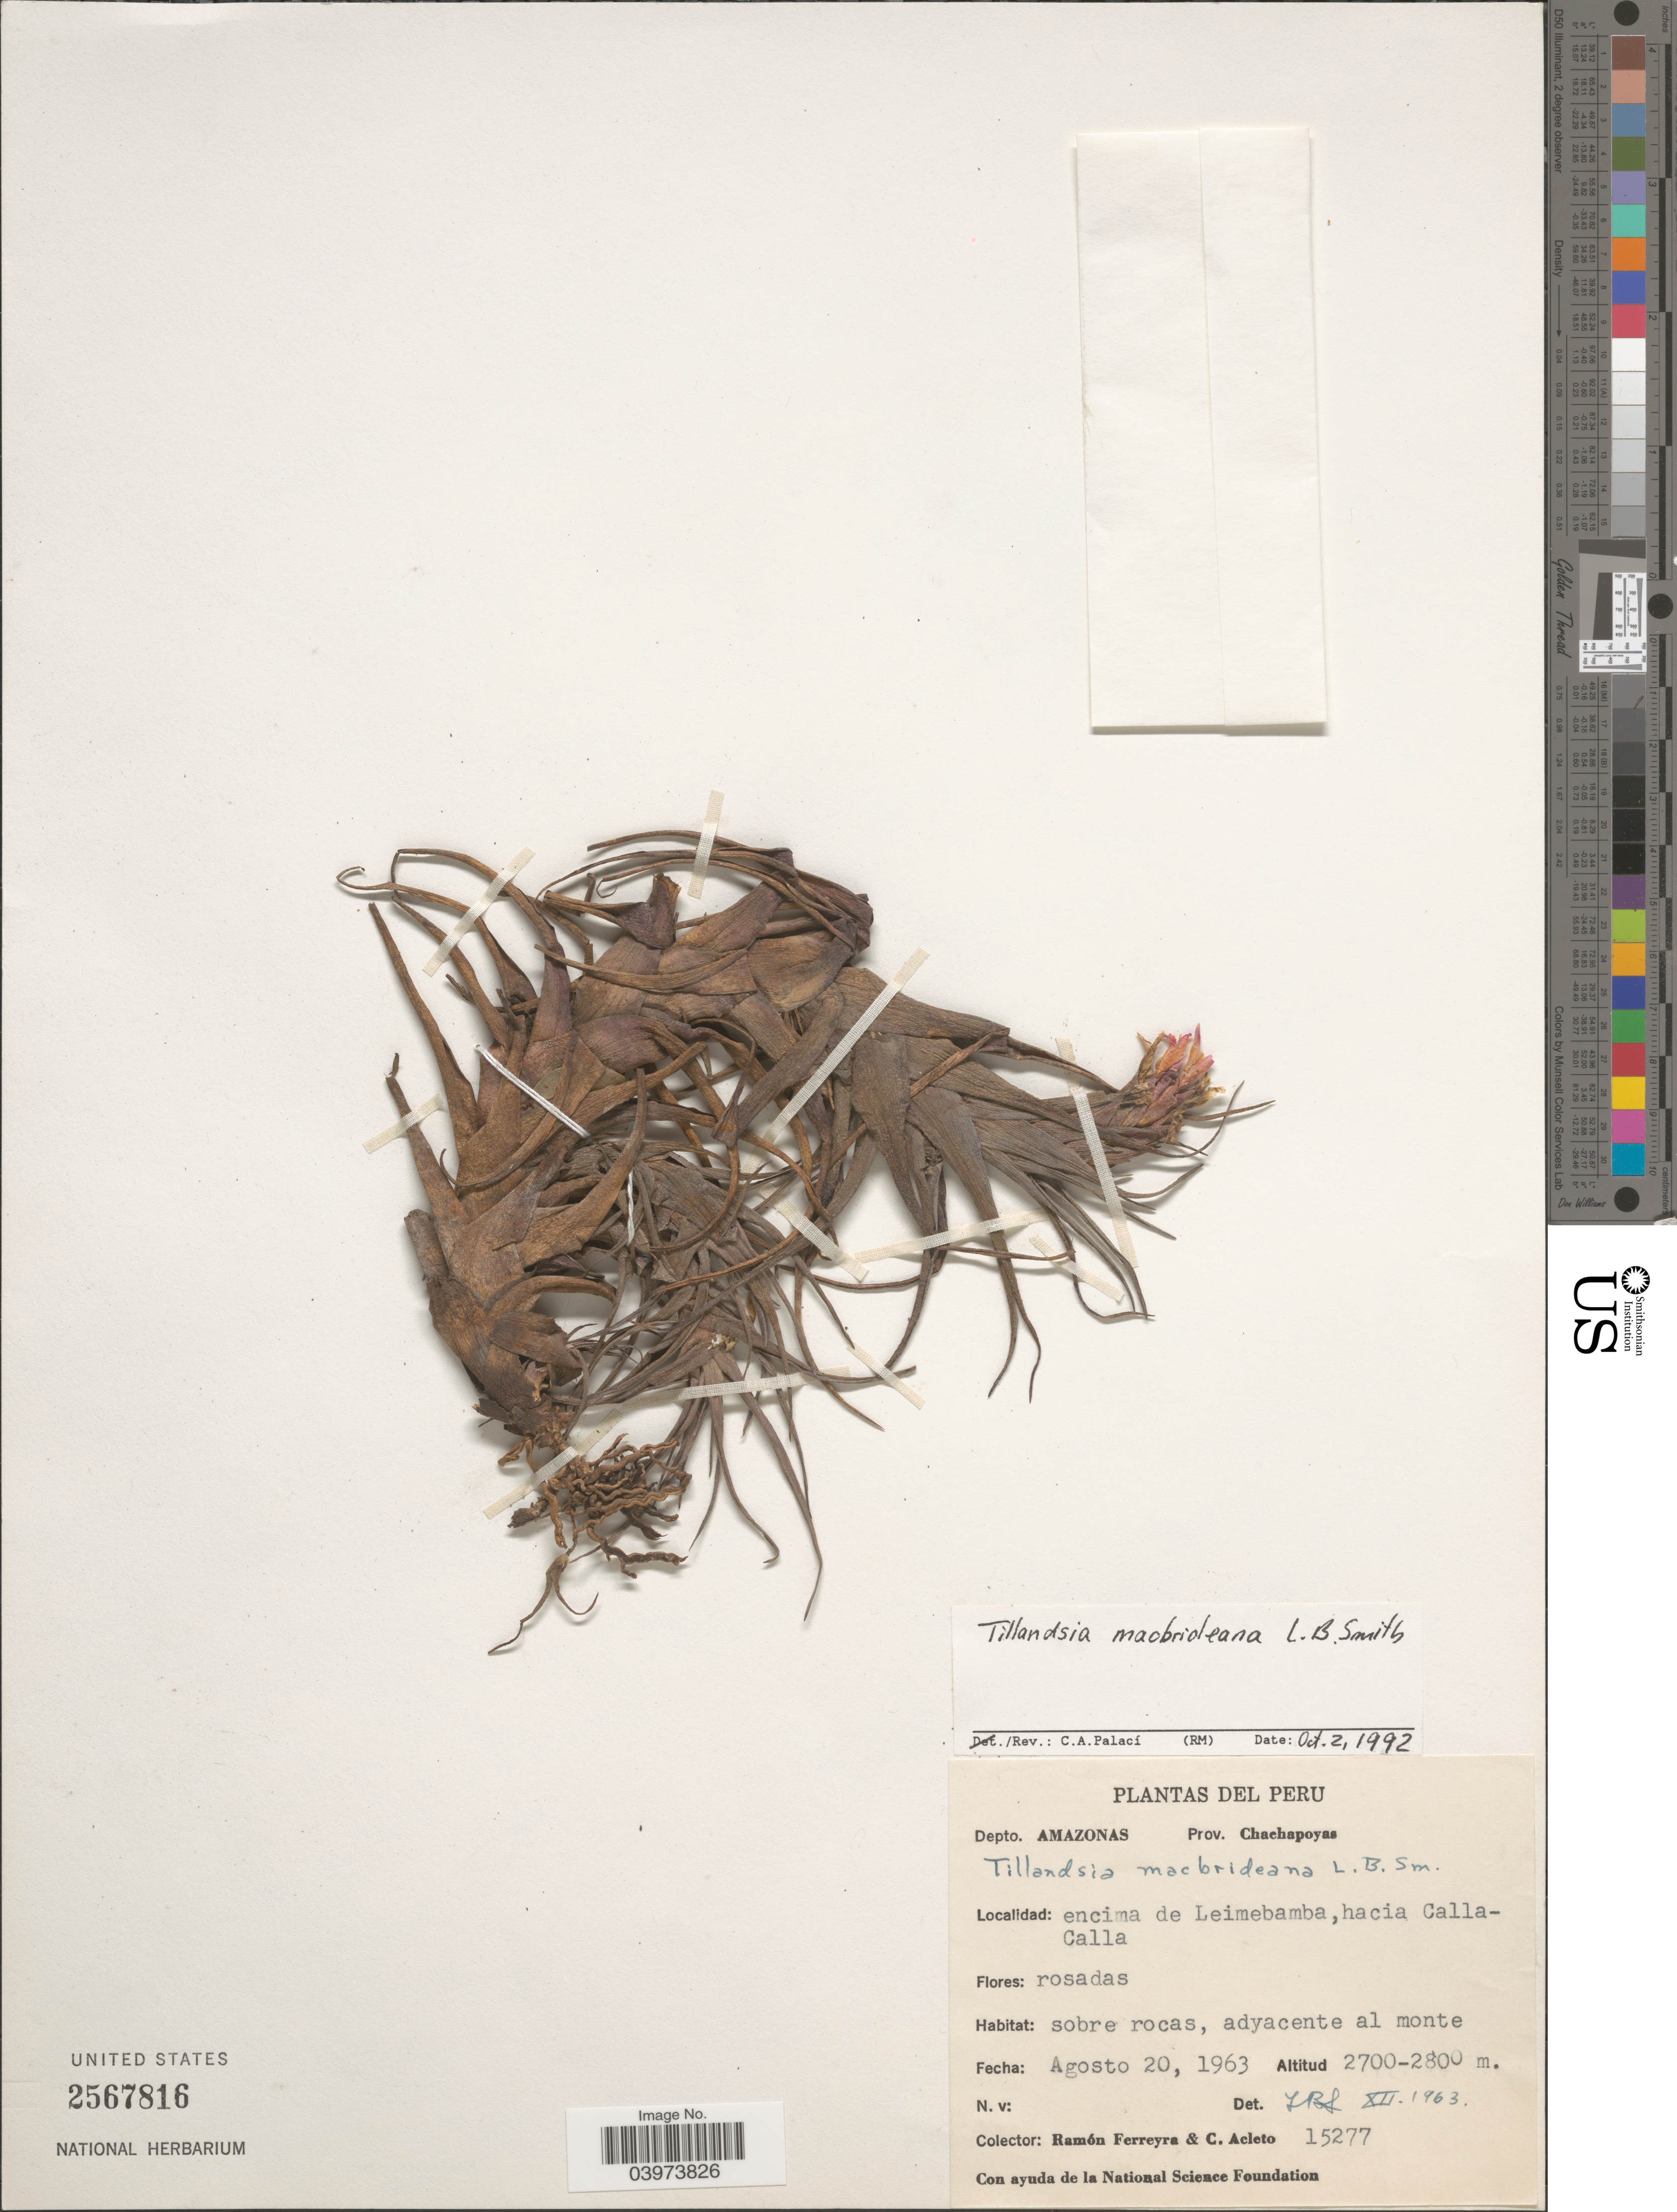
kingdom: Plantae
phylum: Tracheophyta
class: Liliopsida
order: Poales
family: Bromeliaceae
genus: Tillandsia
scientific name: Tillandsia macbrideana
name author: L.B. Sm.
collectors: R. A. Ferreyra & C. Acleto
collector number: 15277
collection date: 1963-08-20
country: Peru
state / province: Amazonas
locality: Depto. Amazonas Prov. Chachapoyas. Encima de Leimebamba, hacia Calla-Calla.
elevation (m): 2700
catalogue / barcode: US 2567816